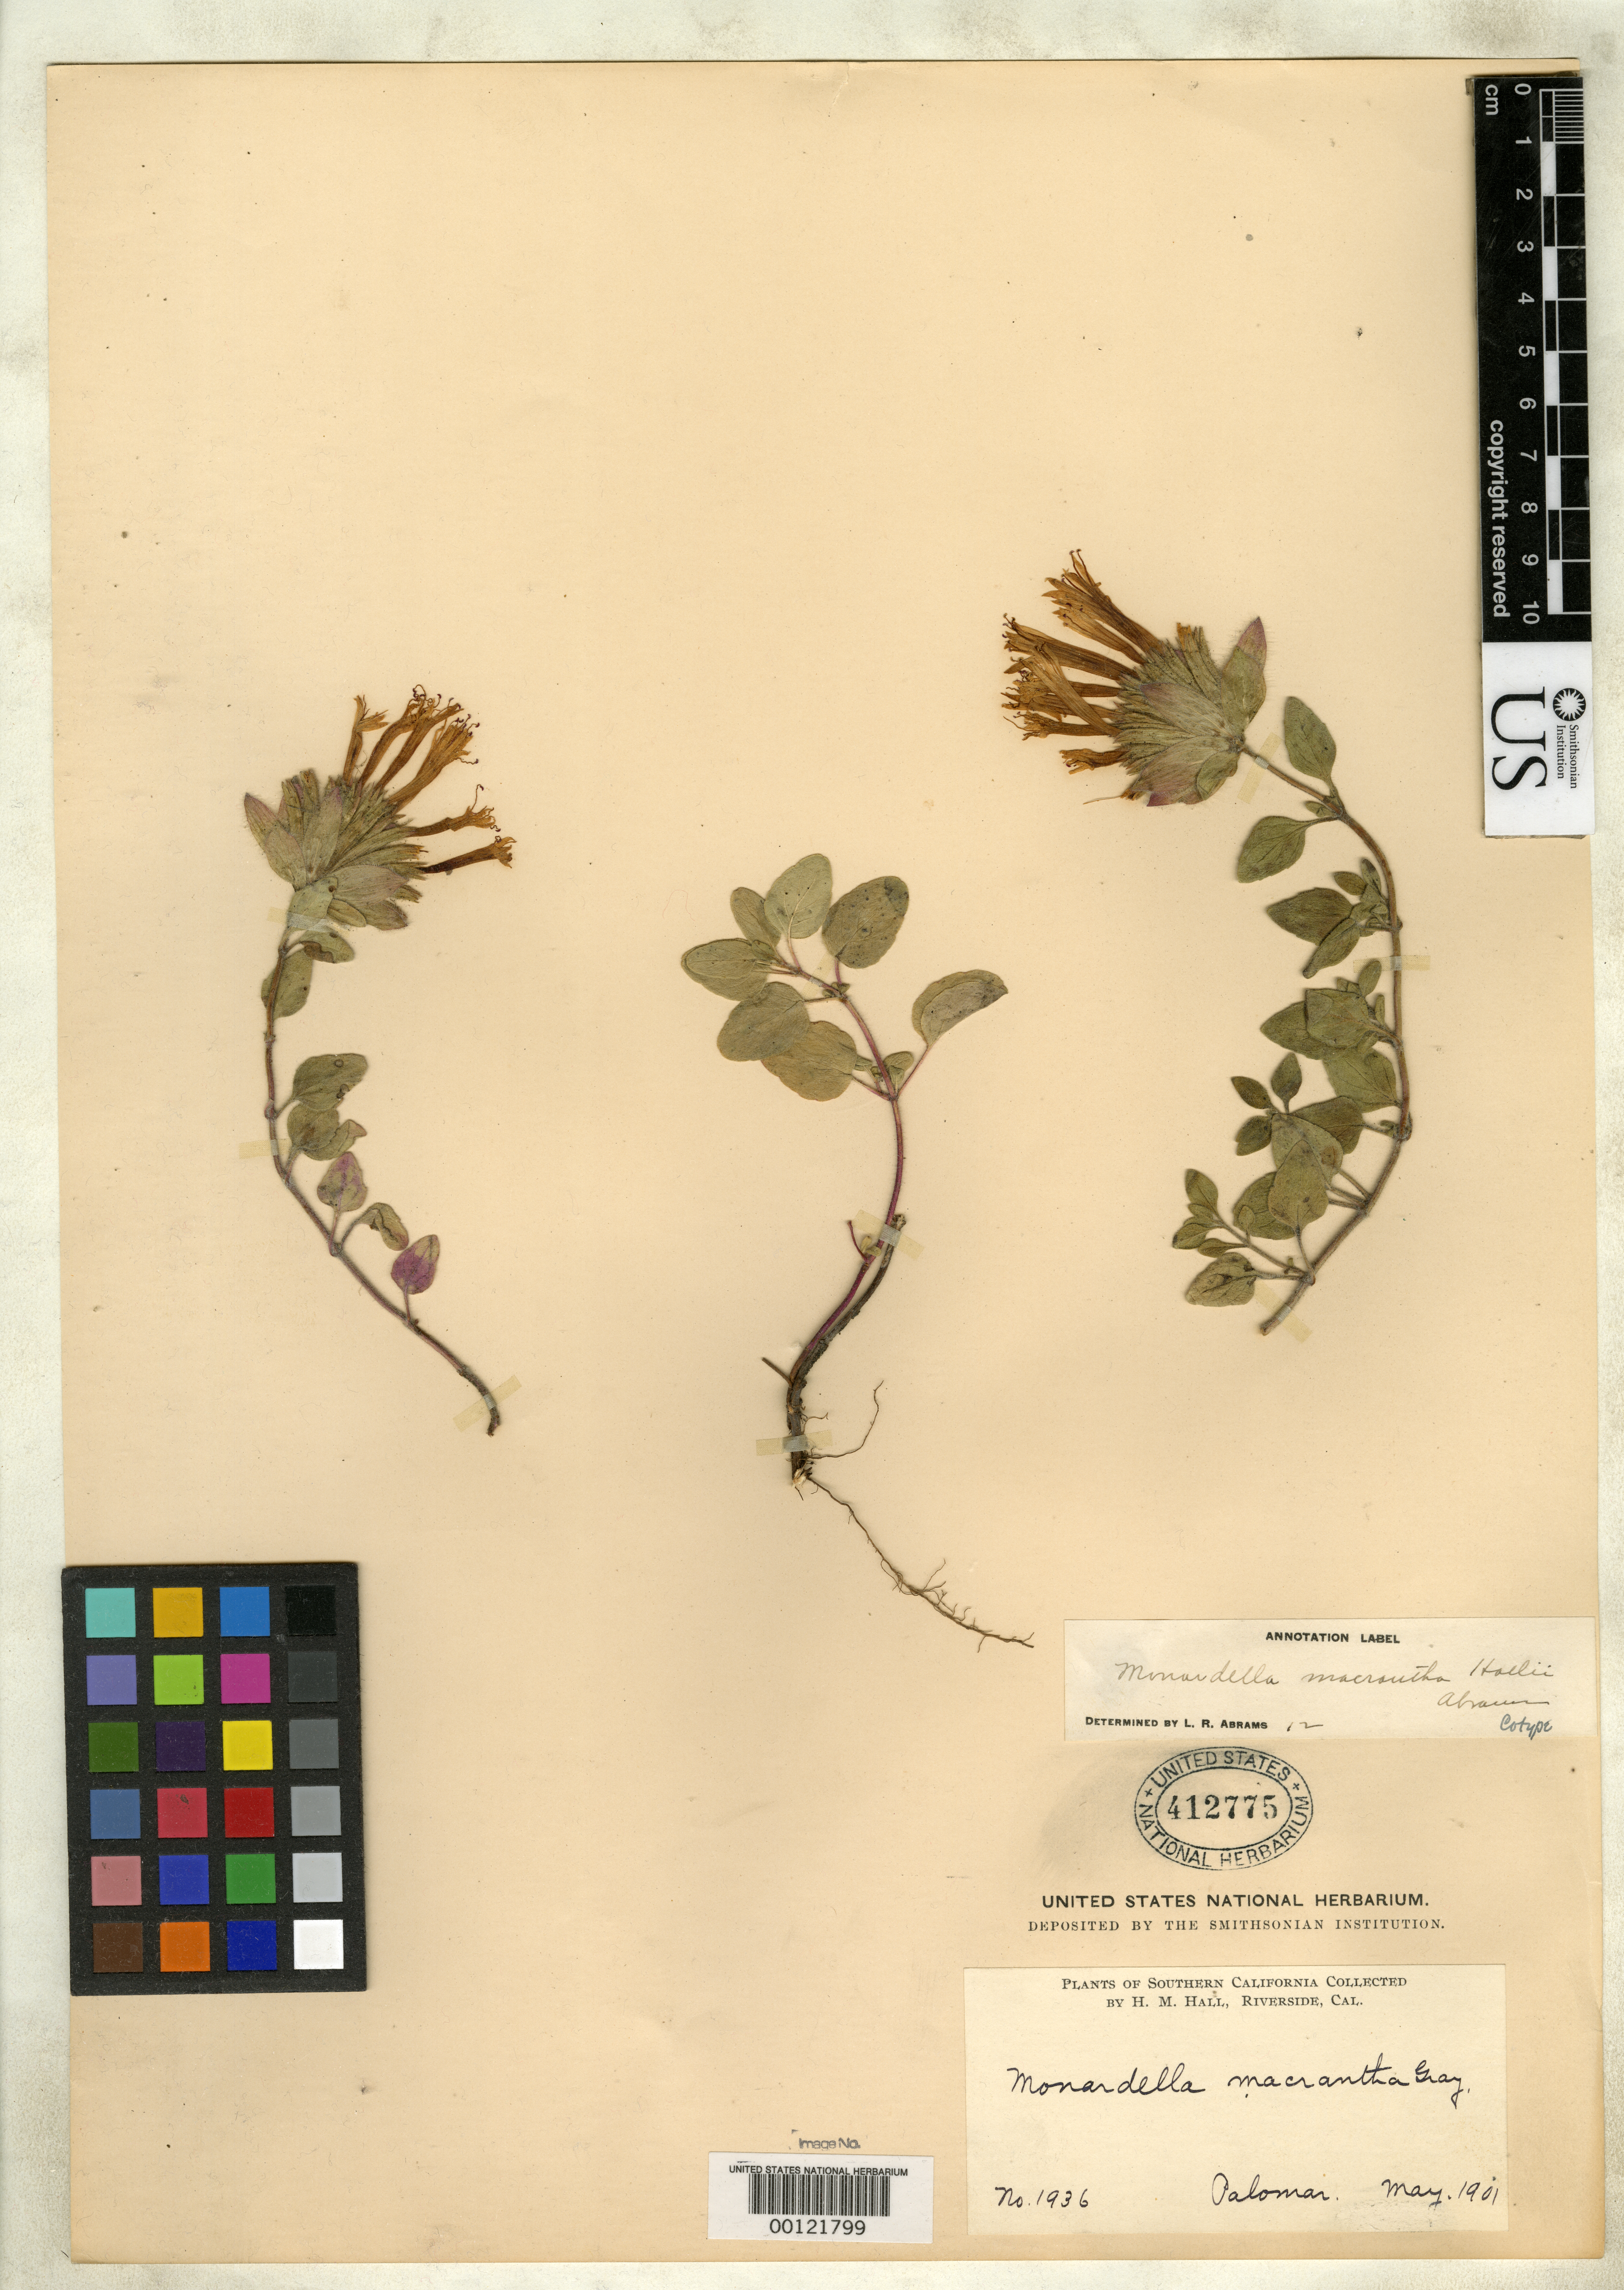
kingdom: Plantae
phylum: Tracheophyta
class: Magnoliopsida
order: Lamiales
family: Lamiaceae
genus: Monardella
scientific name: Monardella macrantha var. hallii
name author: Abrams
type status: Isotype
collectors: H. M. Hall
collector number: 1936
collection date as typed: May 1901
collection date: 1901-05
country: United States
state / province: California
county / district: San Diego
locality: Mt. Palomar.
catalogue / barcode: US 412775